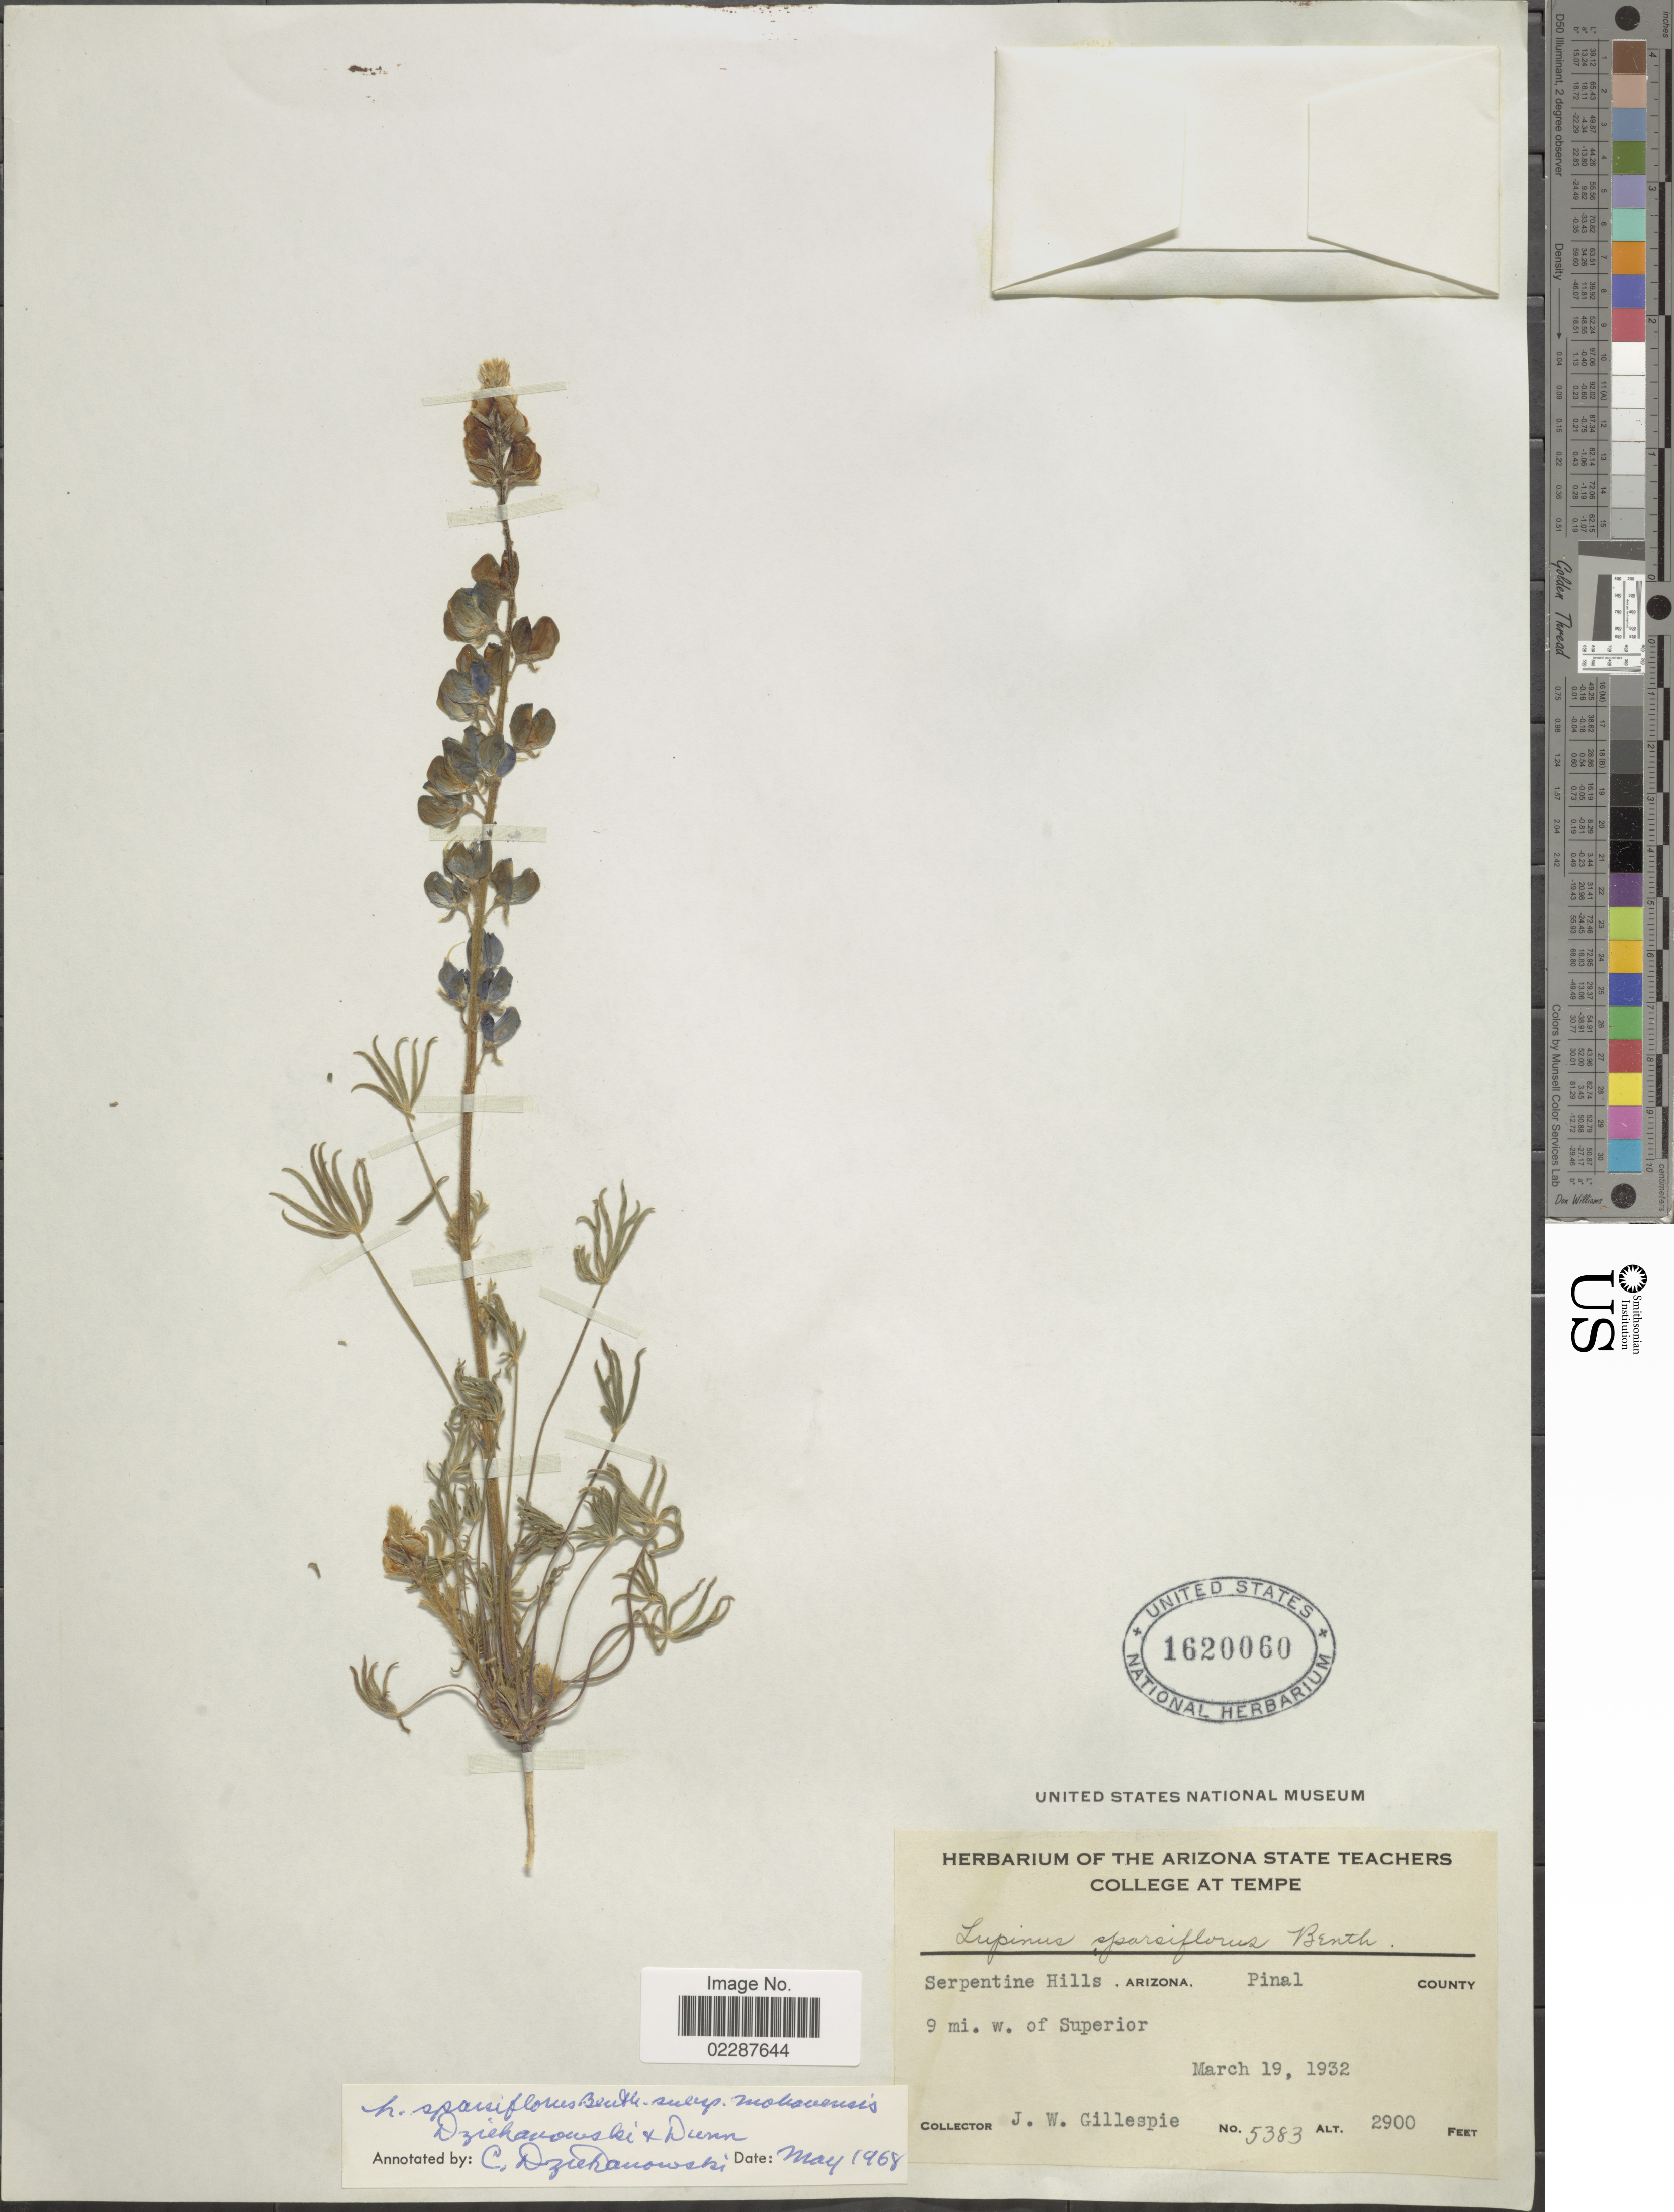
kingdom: Plantae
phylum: Tracheophyta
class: Magnoliopsida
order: Fabales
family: Fabaceae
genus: Lupinus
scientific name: Lupinus sparsiflorus subsp. mohavensis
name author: Dziekanowski & D.B. Dunn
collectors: J. W. Gillespie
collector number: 5383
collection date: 1932-03-19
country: United States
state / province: Arizona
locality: Serpentine Hills, Pinal County, 9 mi. w. of Superior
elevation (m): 884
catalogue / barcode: US 1620060